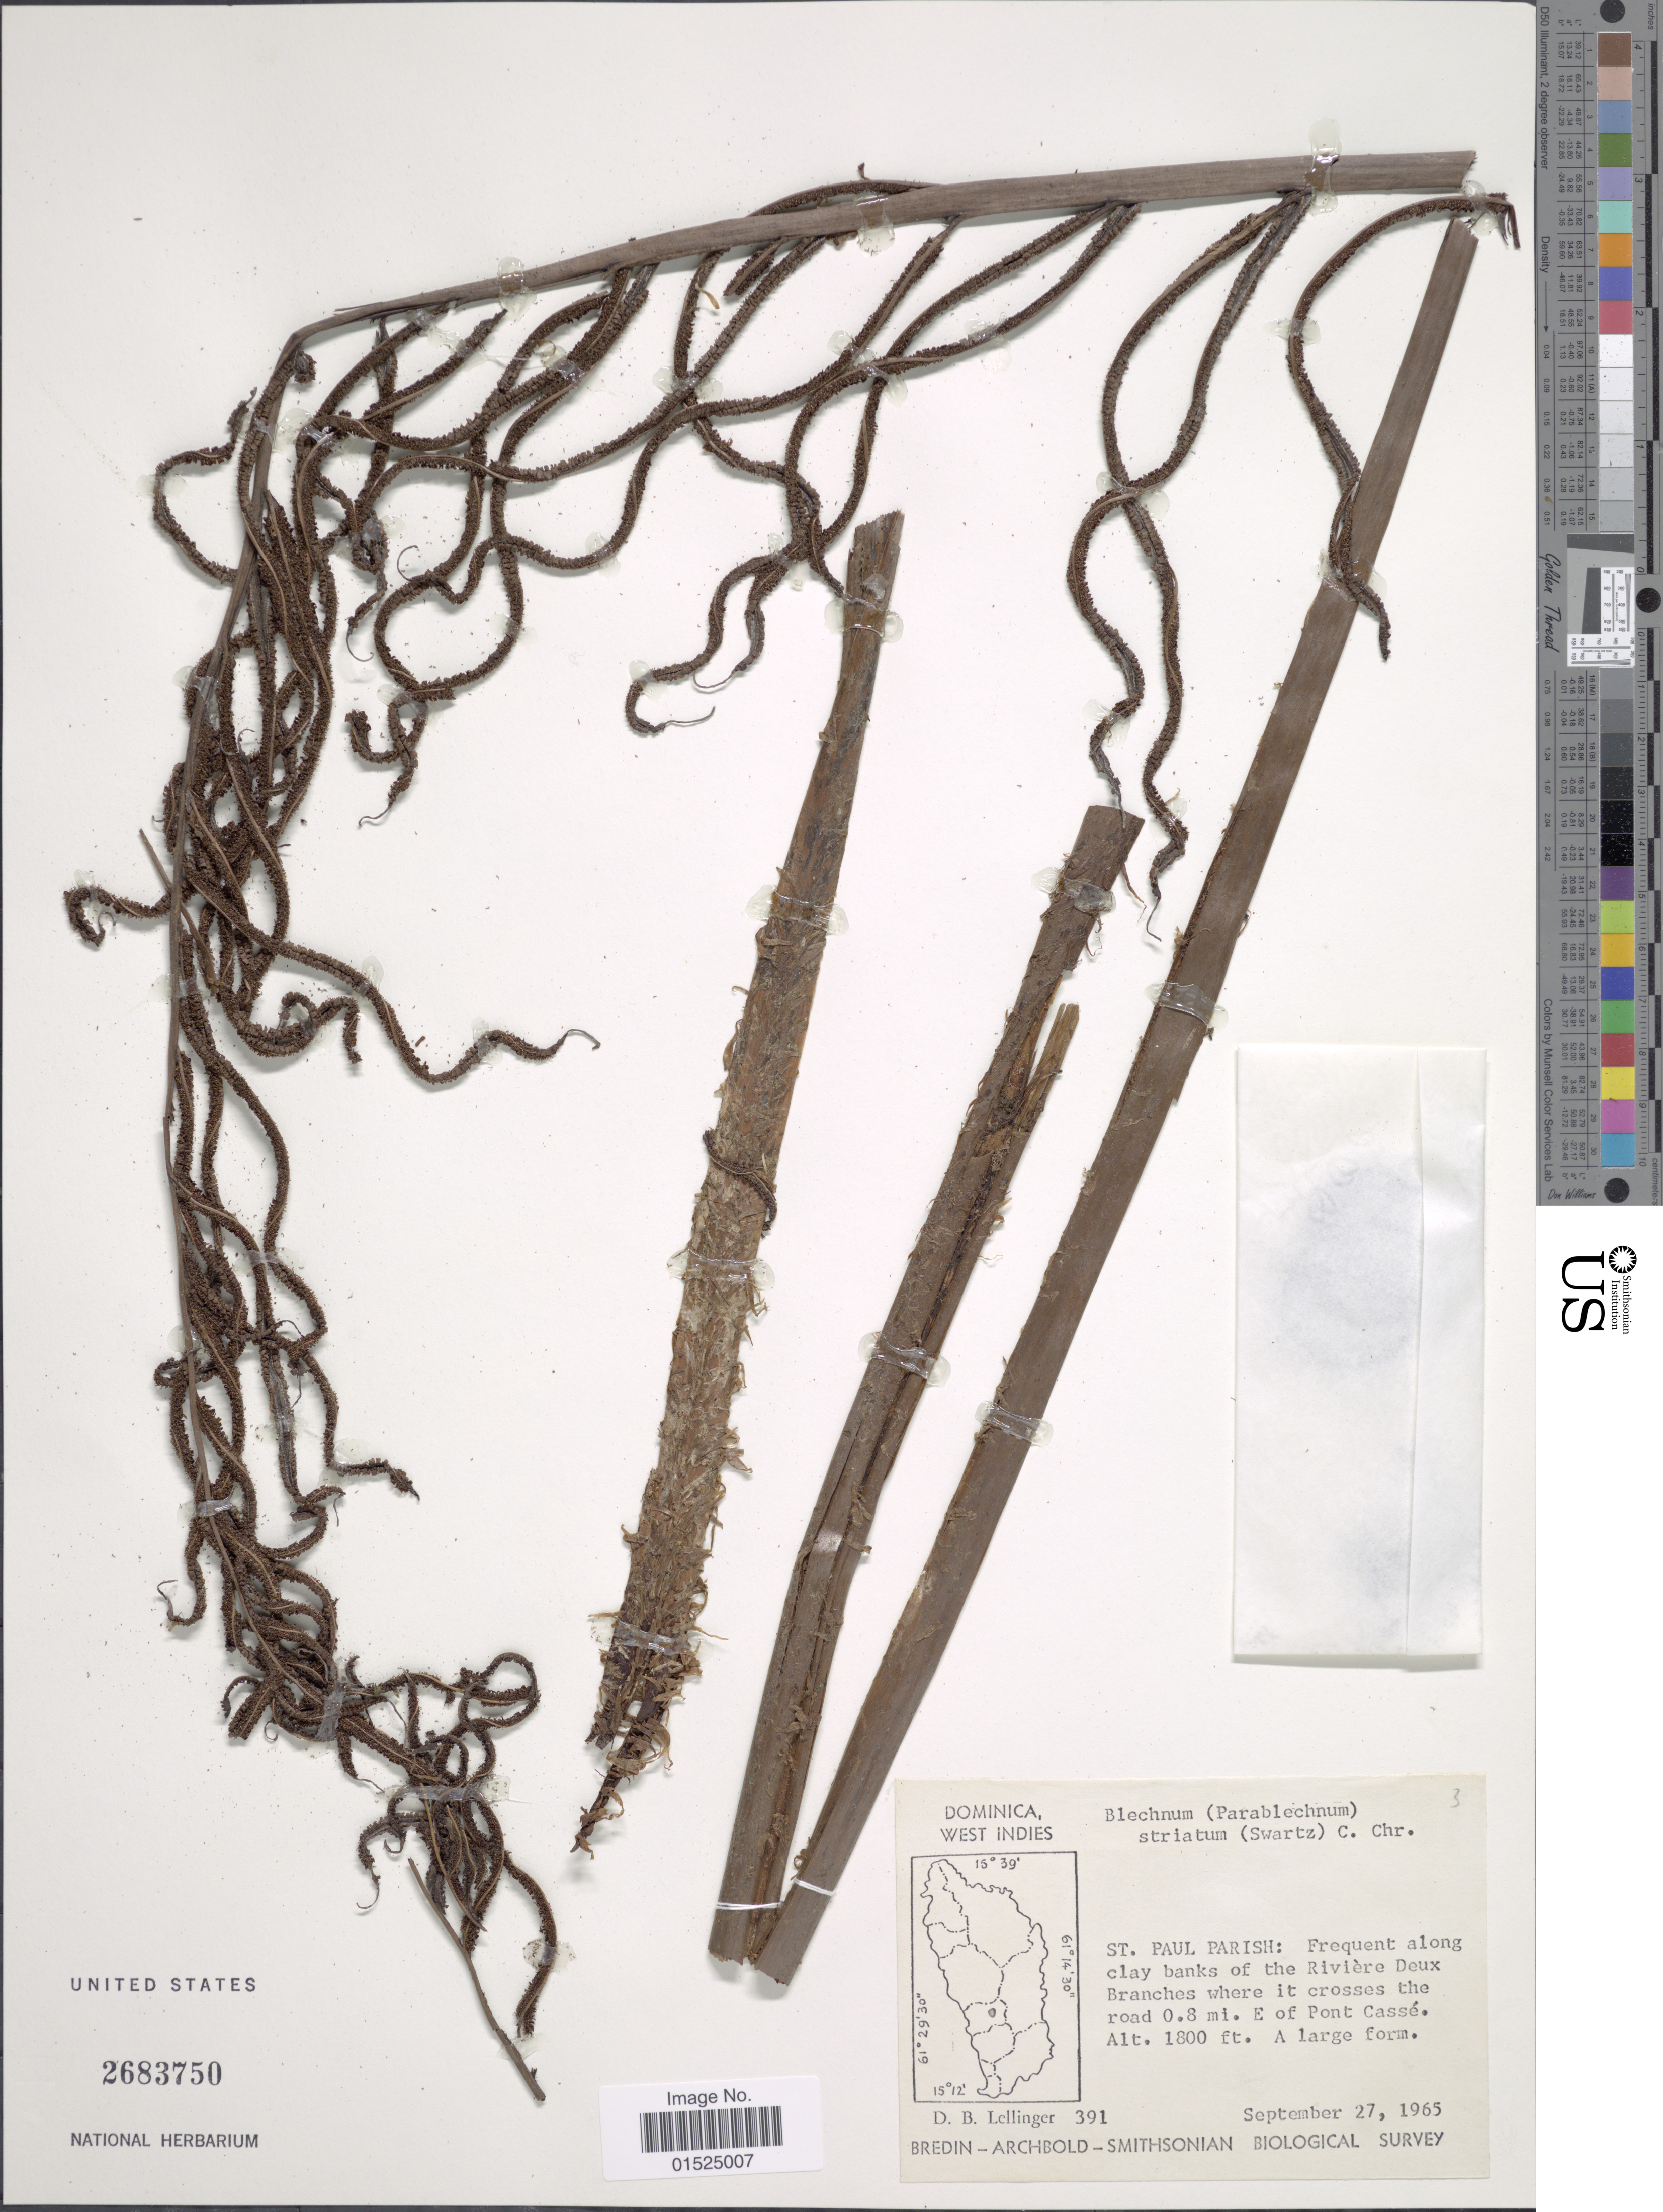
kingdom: Plantae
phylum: Tracheophyta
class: Polypodiopsida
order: Polypodiales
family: Blechnaceae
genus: Blechnum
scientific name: Blechnum ryanii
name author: Hieron.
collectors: D. B. Lellinger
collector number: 391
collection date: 1965-09-27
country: Dominica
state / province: St. Paul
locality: St. Paul Parish: Frequent along clay banks of the Riviere Deux Branches where it crosses the road, 0.8 mi. E of Pont. Casse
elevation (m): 549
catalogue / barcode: US 2683750